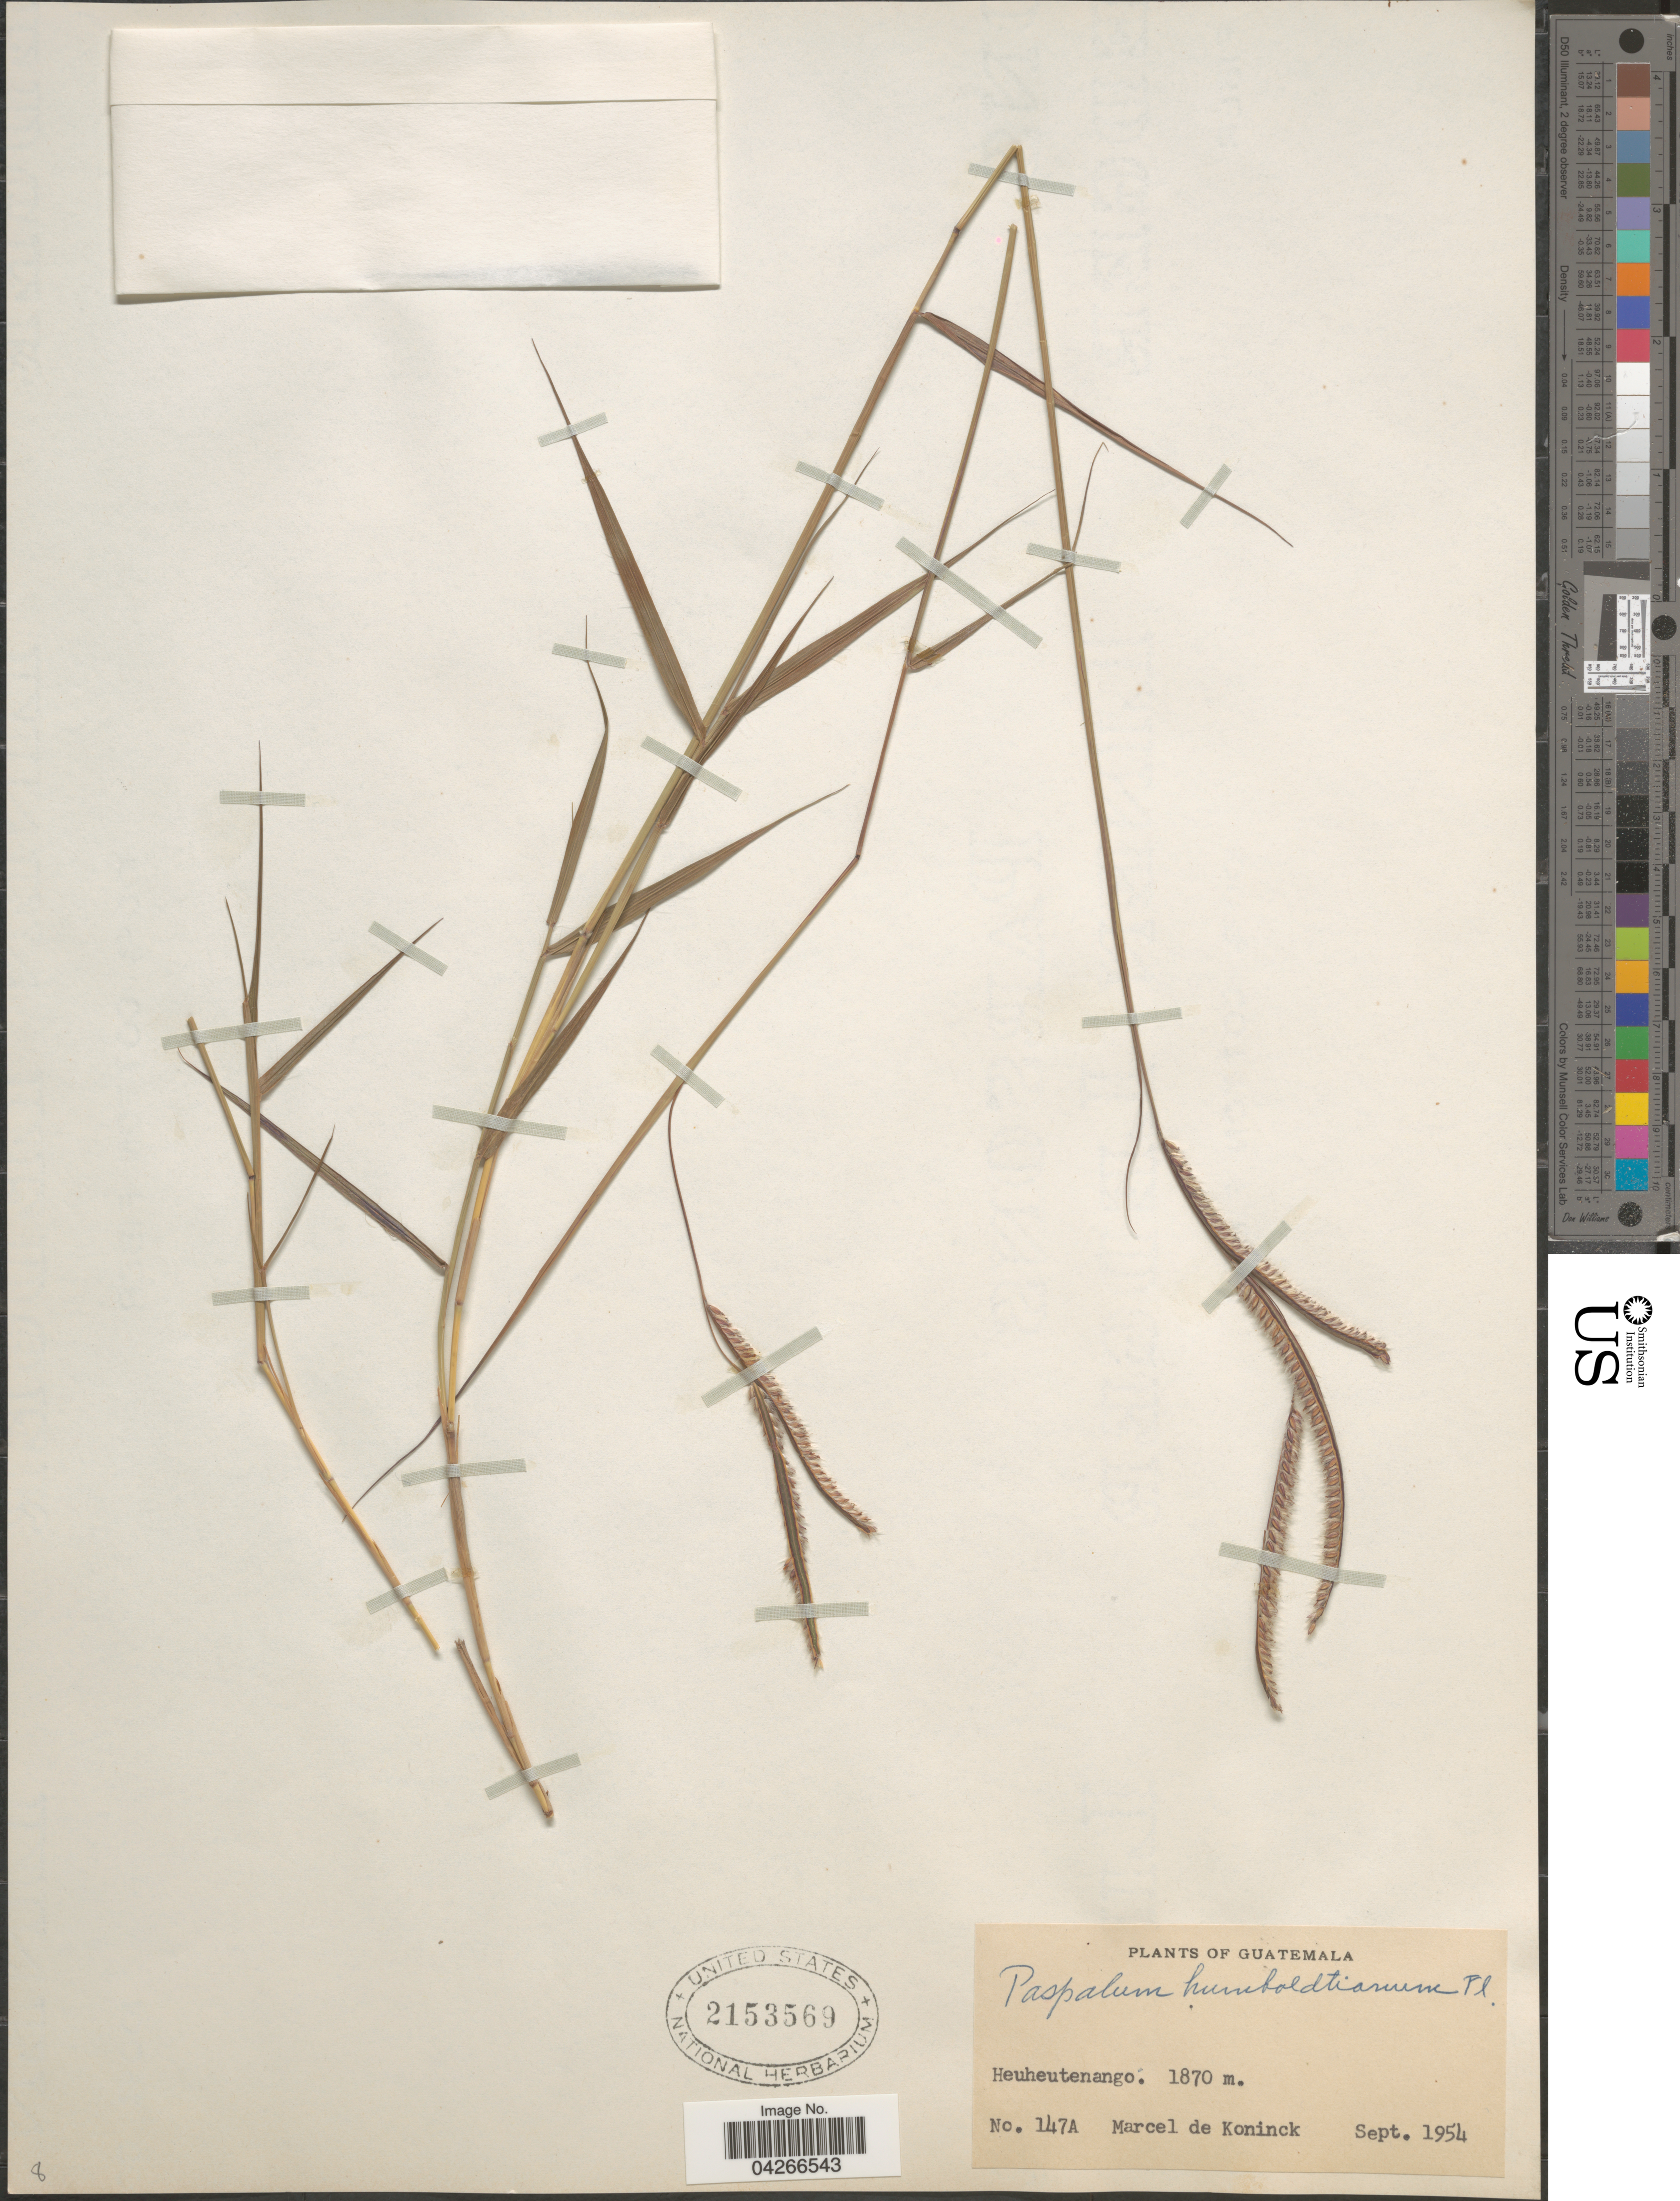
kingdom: Plantae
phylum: Tracheophyta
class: Liliopsida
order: Poales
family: Poaceae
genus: Paspalum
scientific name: Paspalum humboldtianum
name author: Flüggé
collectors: M. Koninck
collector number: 147A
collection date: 1954-09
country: Guatemala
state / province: Huehuetenango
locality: Heuheutenango.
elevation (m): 1870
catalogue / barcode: US 2153569